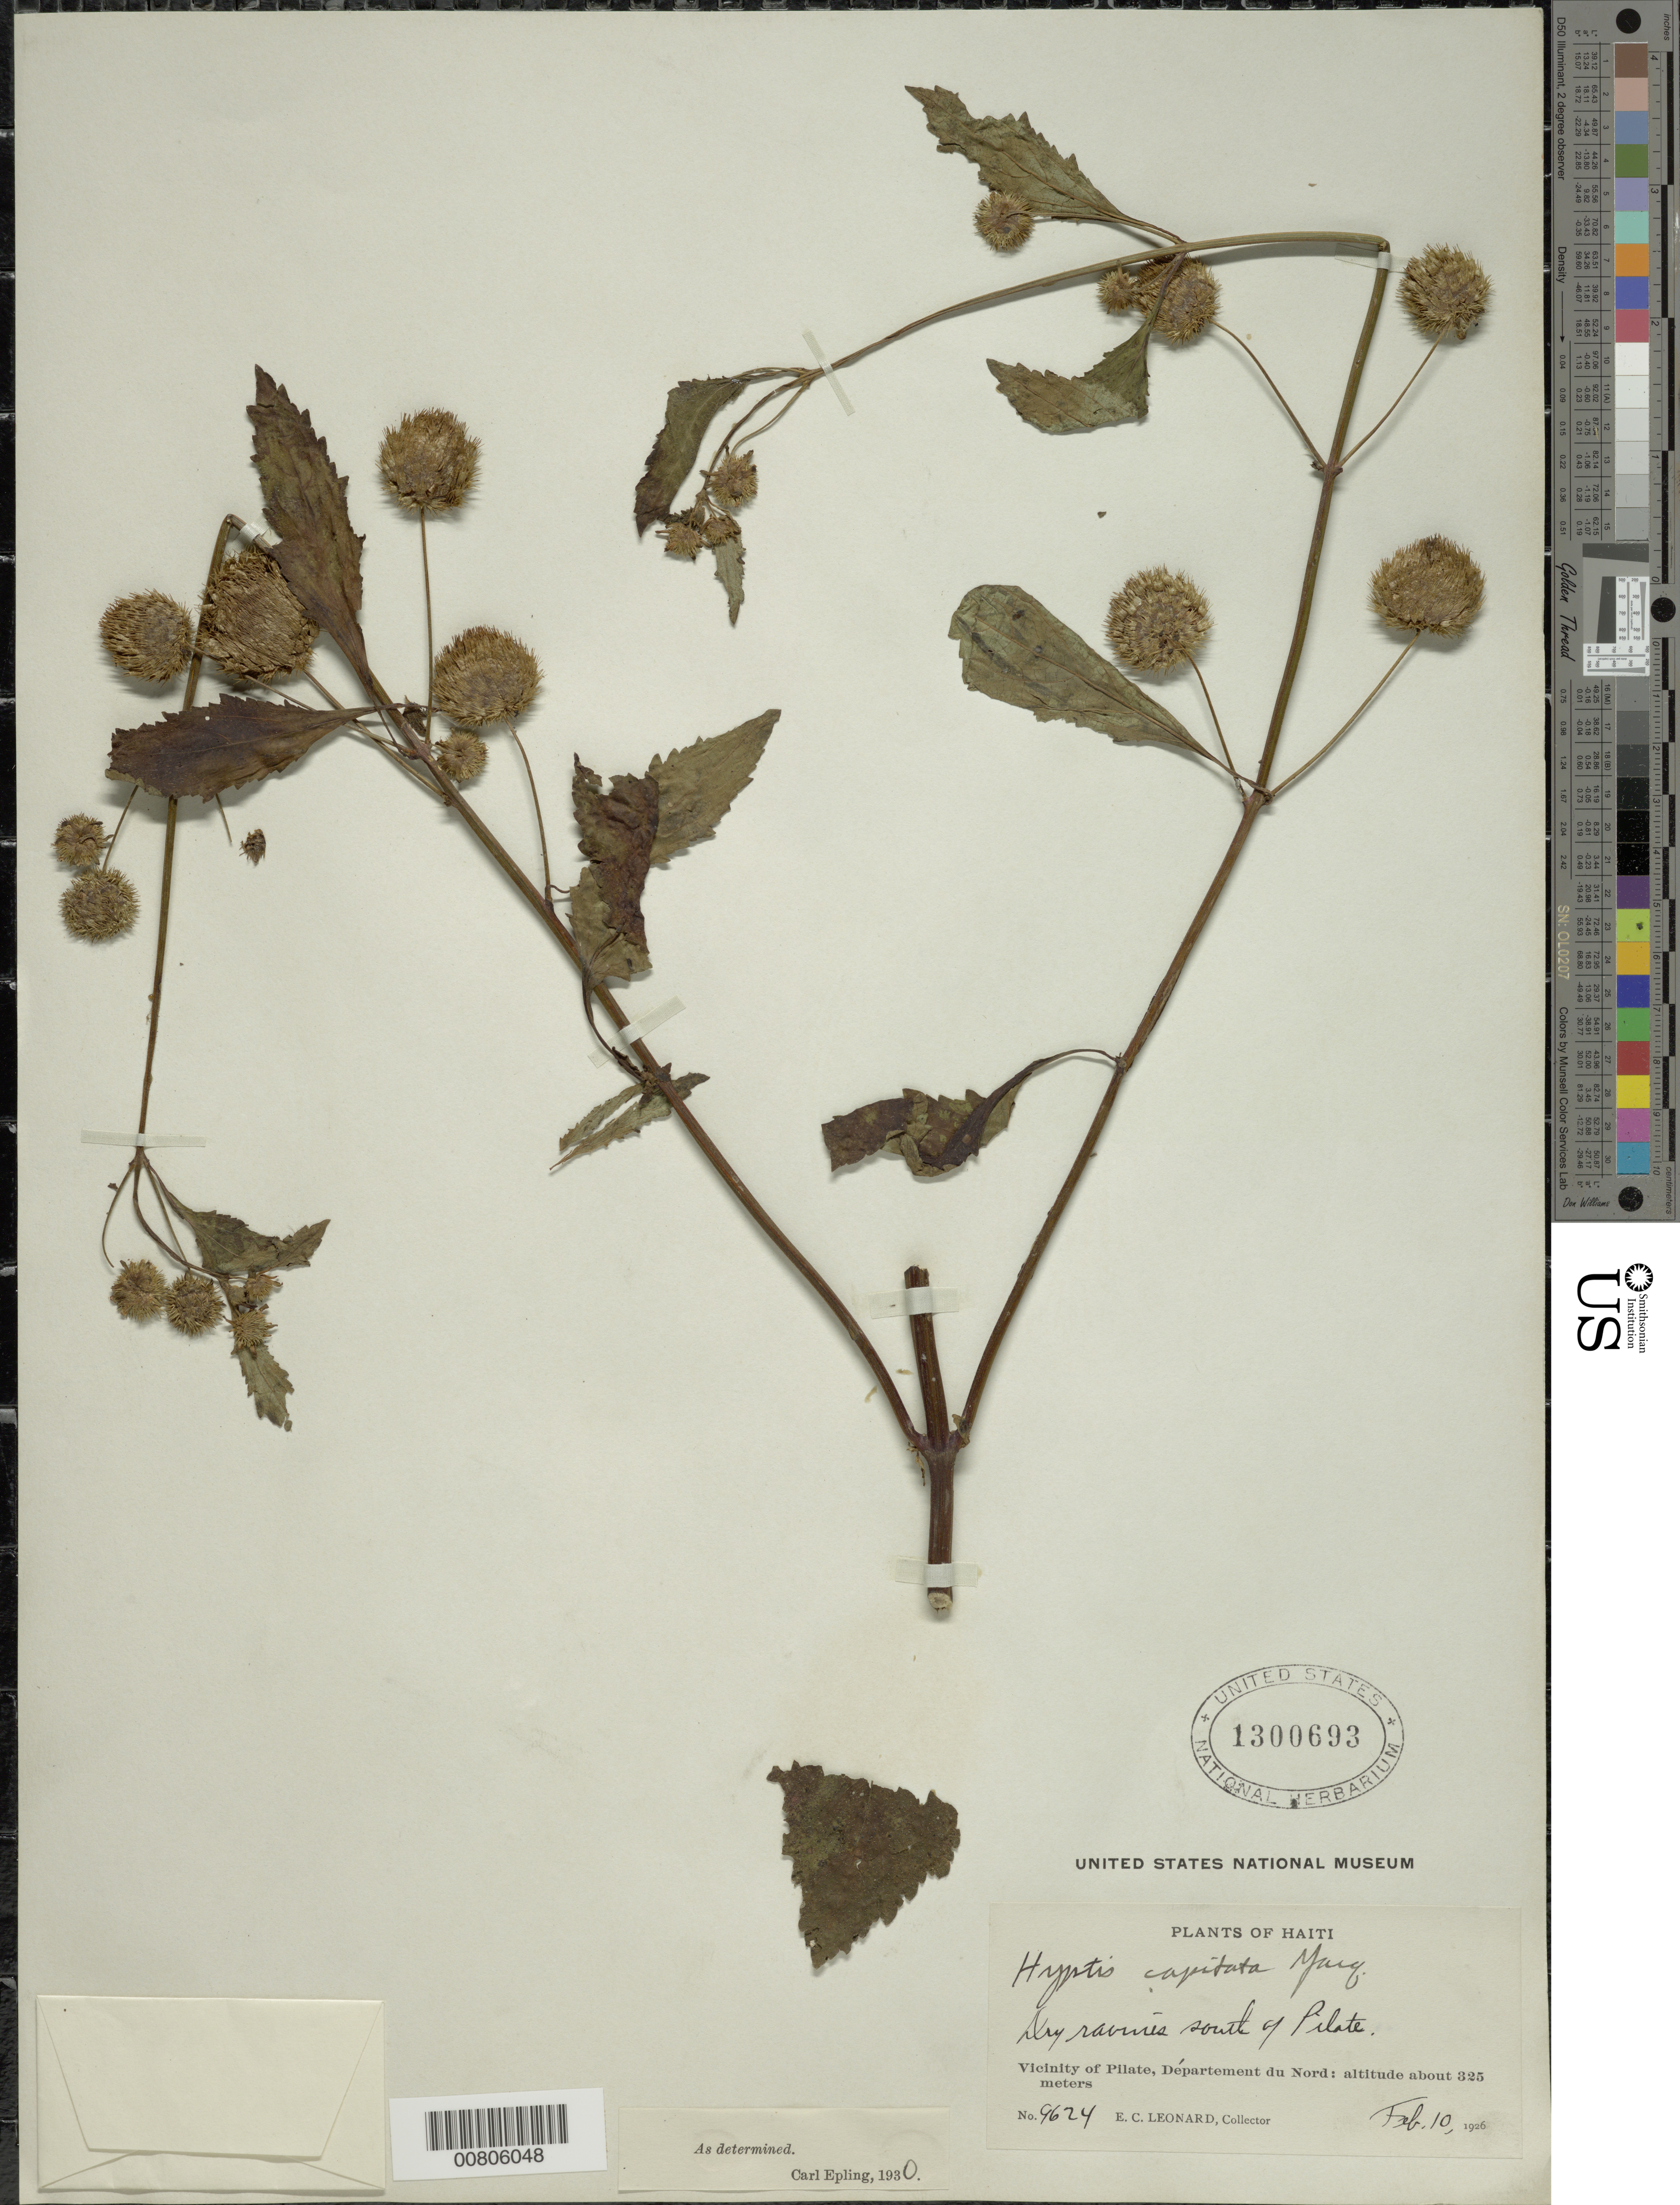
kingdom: Plantae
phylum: Tracheophyta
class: Magnoliopsida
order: Lamiales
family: Lamiaceae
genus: Hyptis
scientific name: Hyptis capitata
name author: Jacq.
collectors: E. C. Leonard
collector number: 9624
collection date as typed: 10 Feb 1926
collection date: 1926-02-10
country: Haiti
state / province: Nord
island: Hispaniola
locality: Vicinity of Pilate, S of town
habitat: Dry ravines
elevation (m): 325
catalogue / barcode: US 1300693